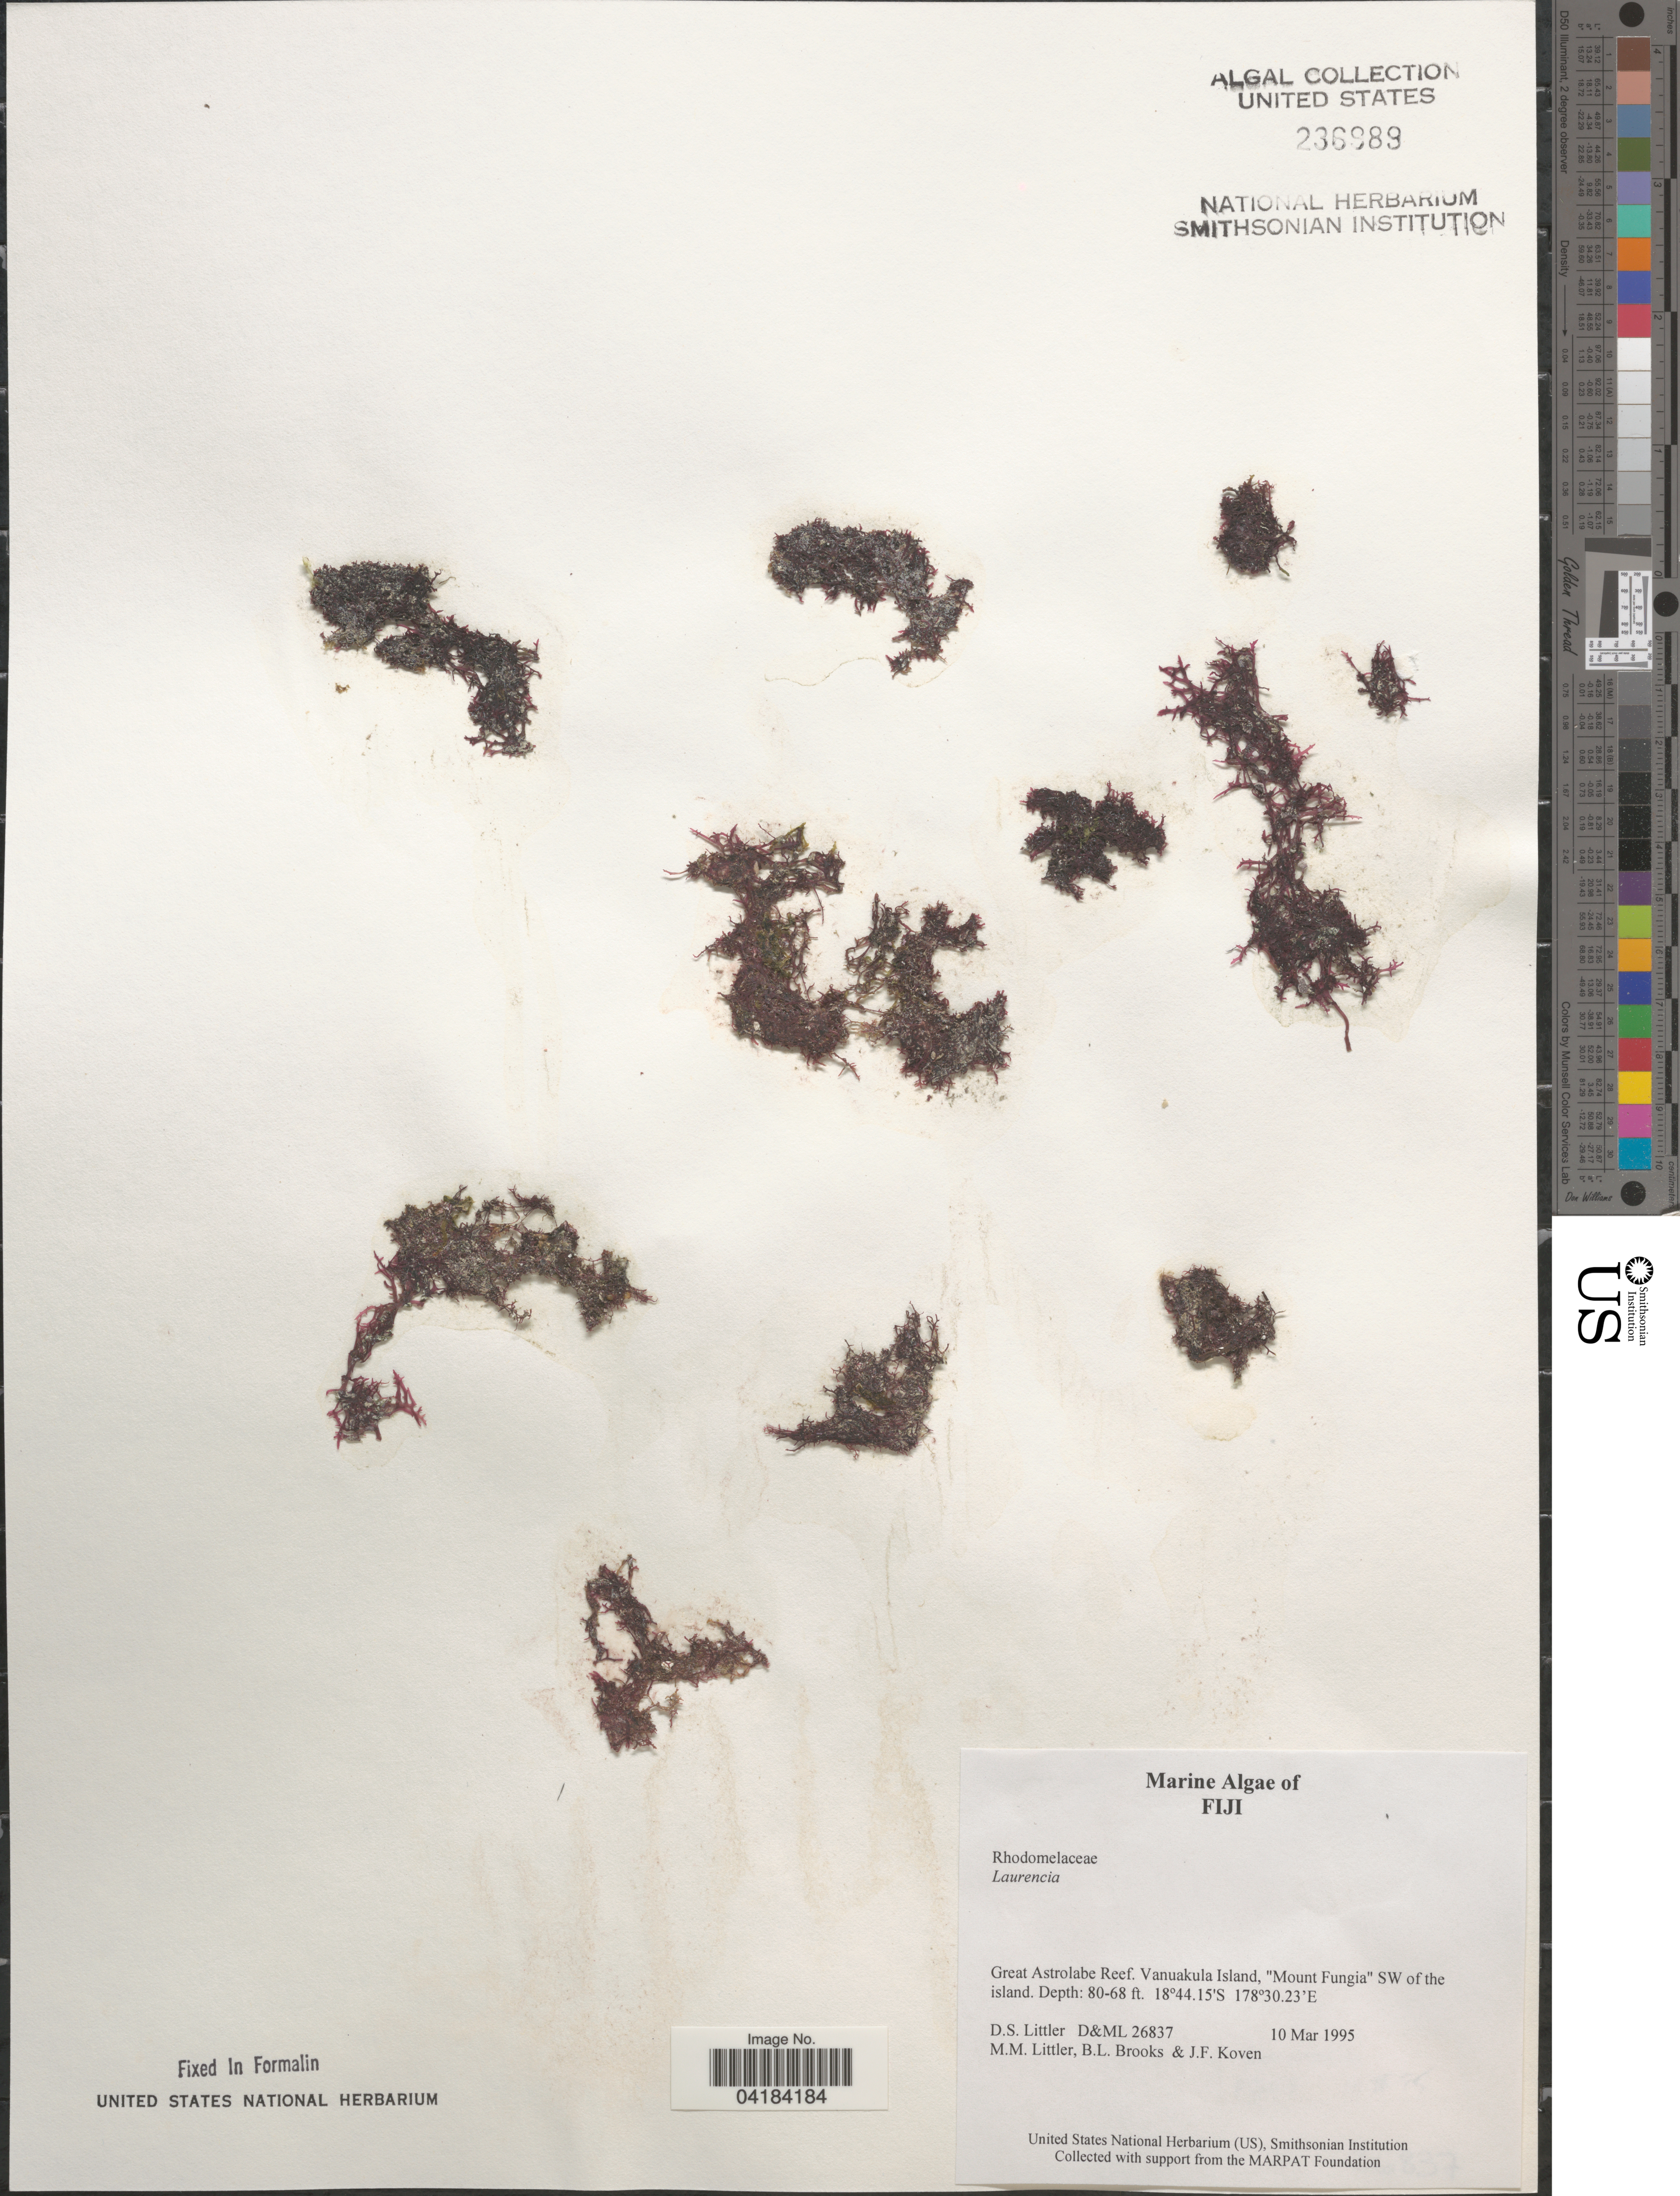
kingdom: Plantae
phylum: Rhodophyta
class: Florideophyceae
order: Ceramiales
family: Rhodomelaceae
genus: Laurencia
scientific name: Laurencia sp.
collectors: D. S. Littler, B. Brooks & J. Koven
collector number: D&ML26837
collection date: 1995-03-10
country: Fiji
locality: Great Astrolabe Reef. Vanuakula Island, "Mount Fungia" SW of the island.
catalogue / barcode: US 236989